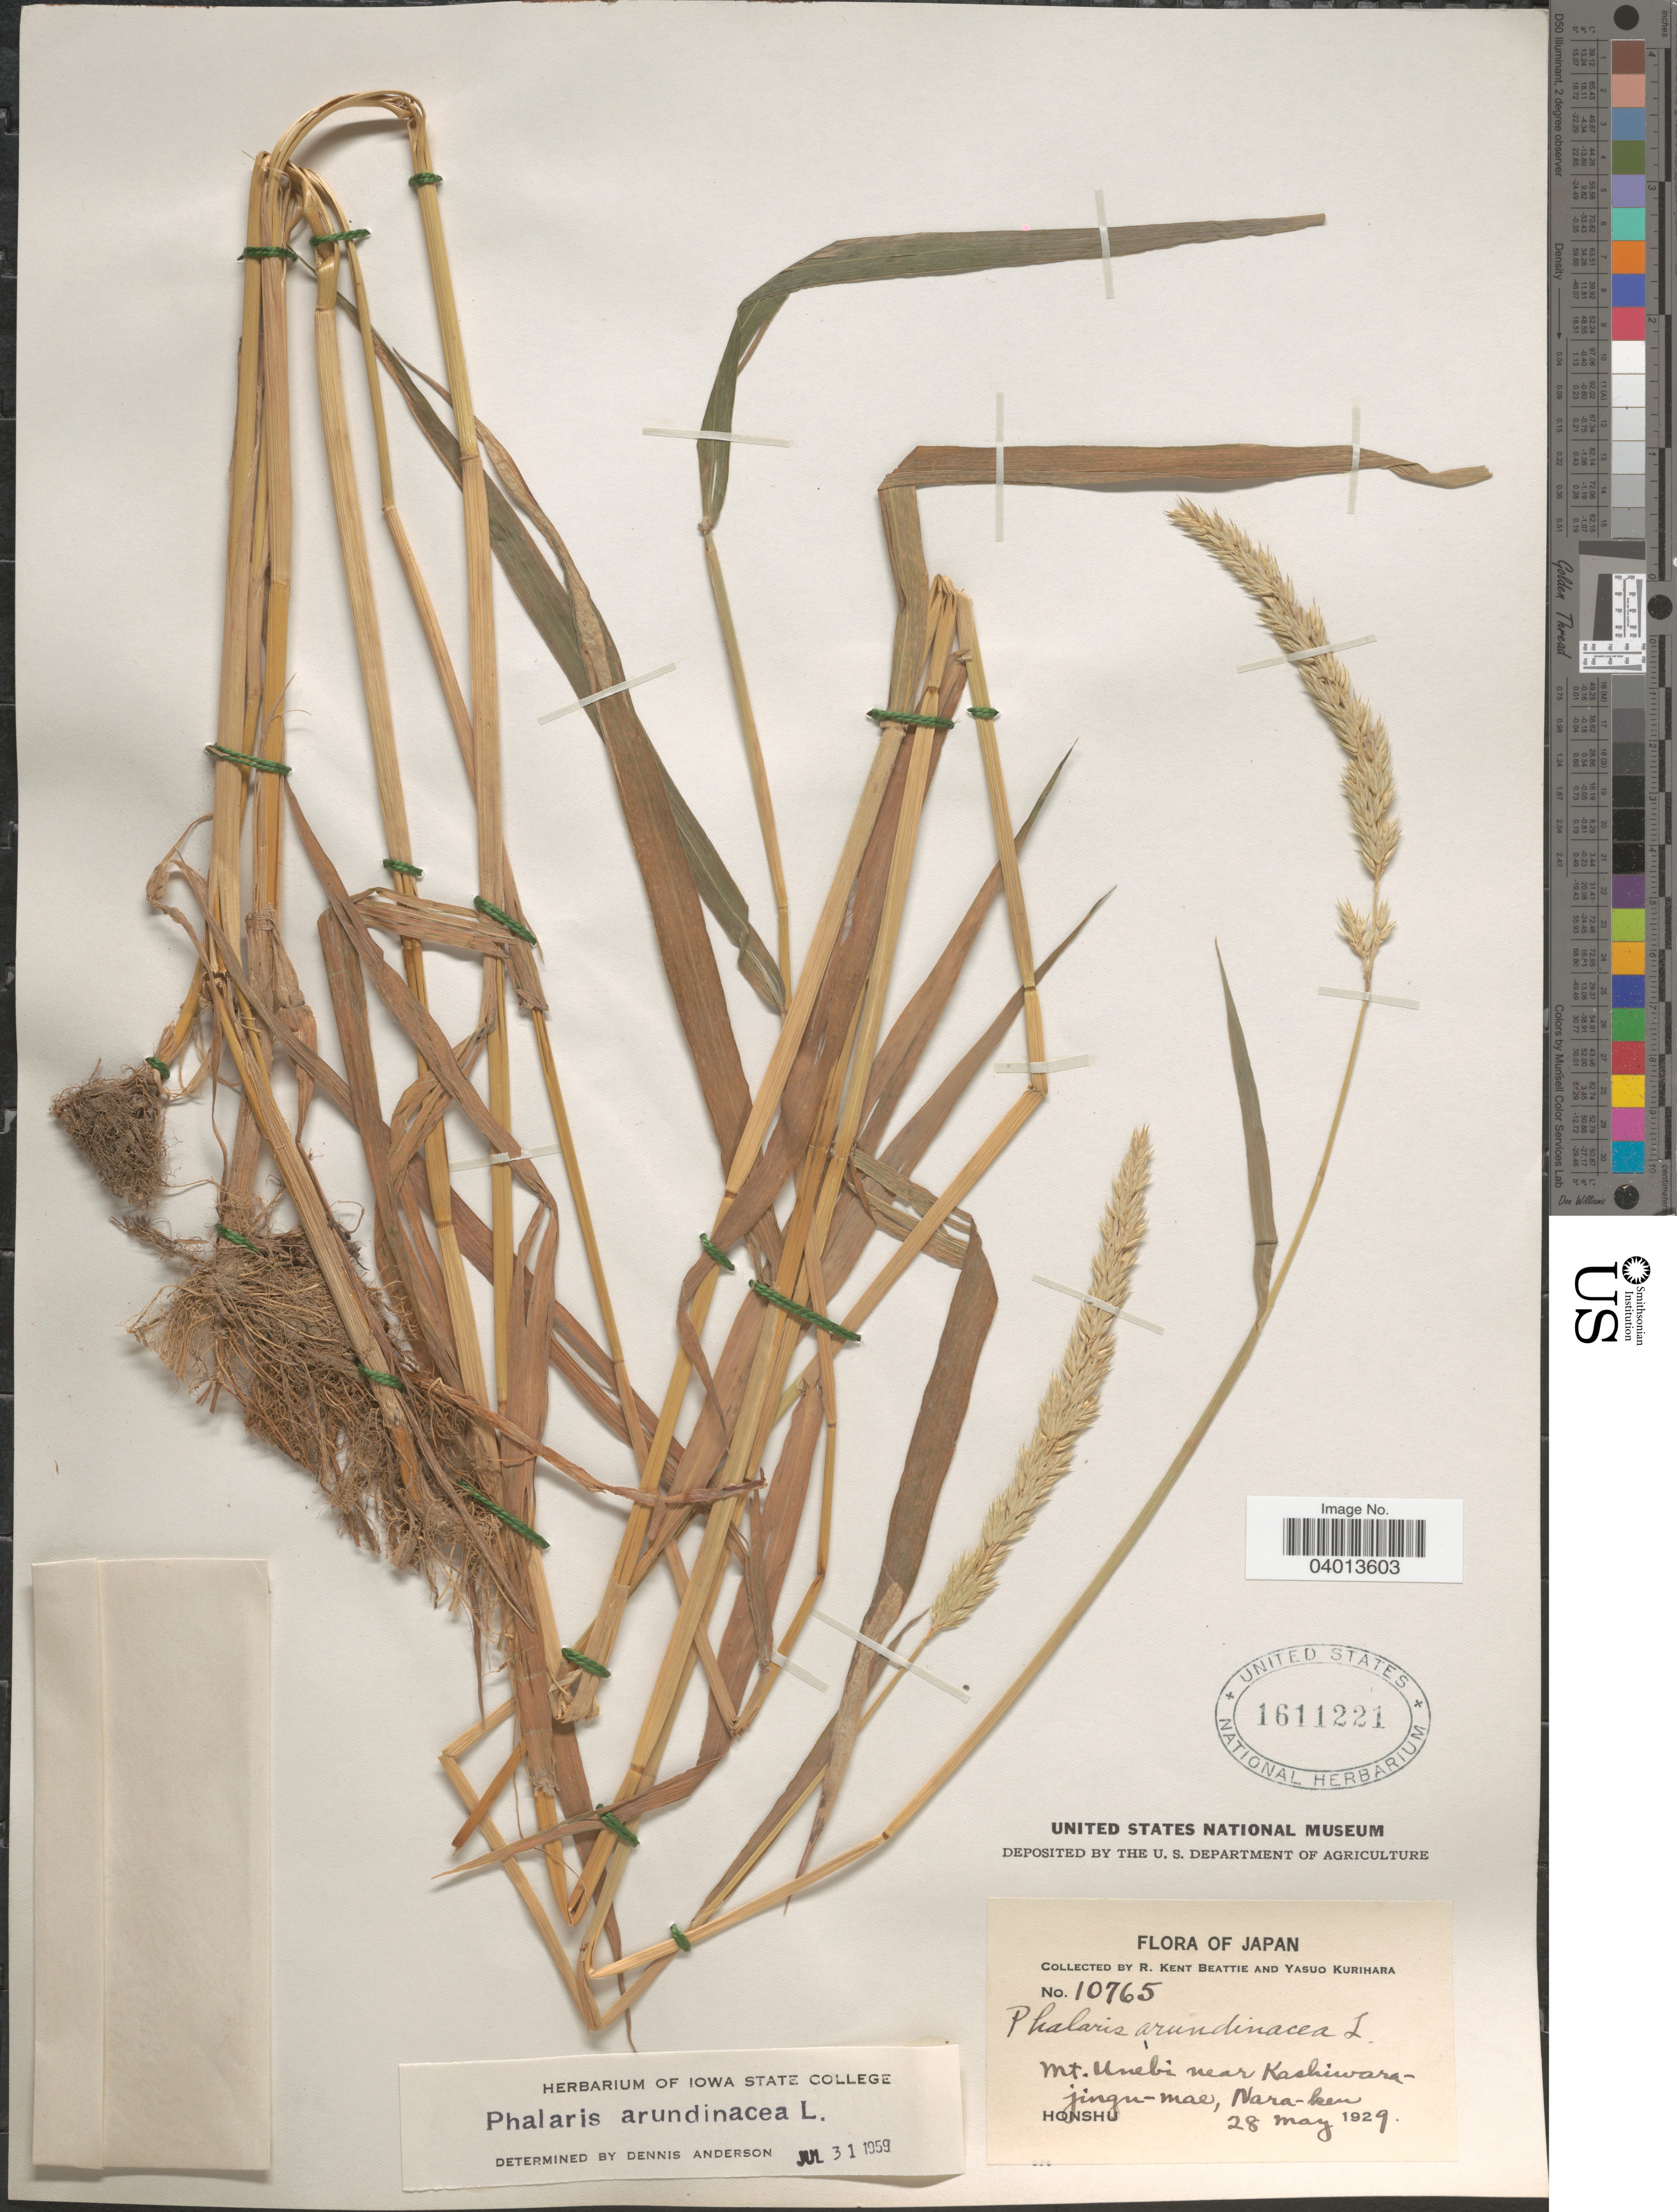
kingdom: Plantae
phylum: Tracheophyta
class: Liliopsida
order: Poales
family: Poaceae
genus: Phalaris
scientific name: Phalaris arundinacea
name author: L.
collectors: R. K. Beattie & Y. Kurihara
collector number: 10765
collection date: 1929-05-28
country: Japan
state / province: Nara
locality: Mt. Unebi near Kashiwara-jingu-mae, Nara-ken. Honshu.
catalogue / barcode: US 1611221